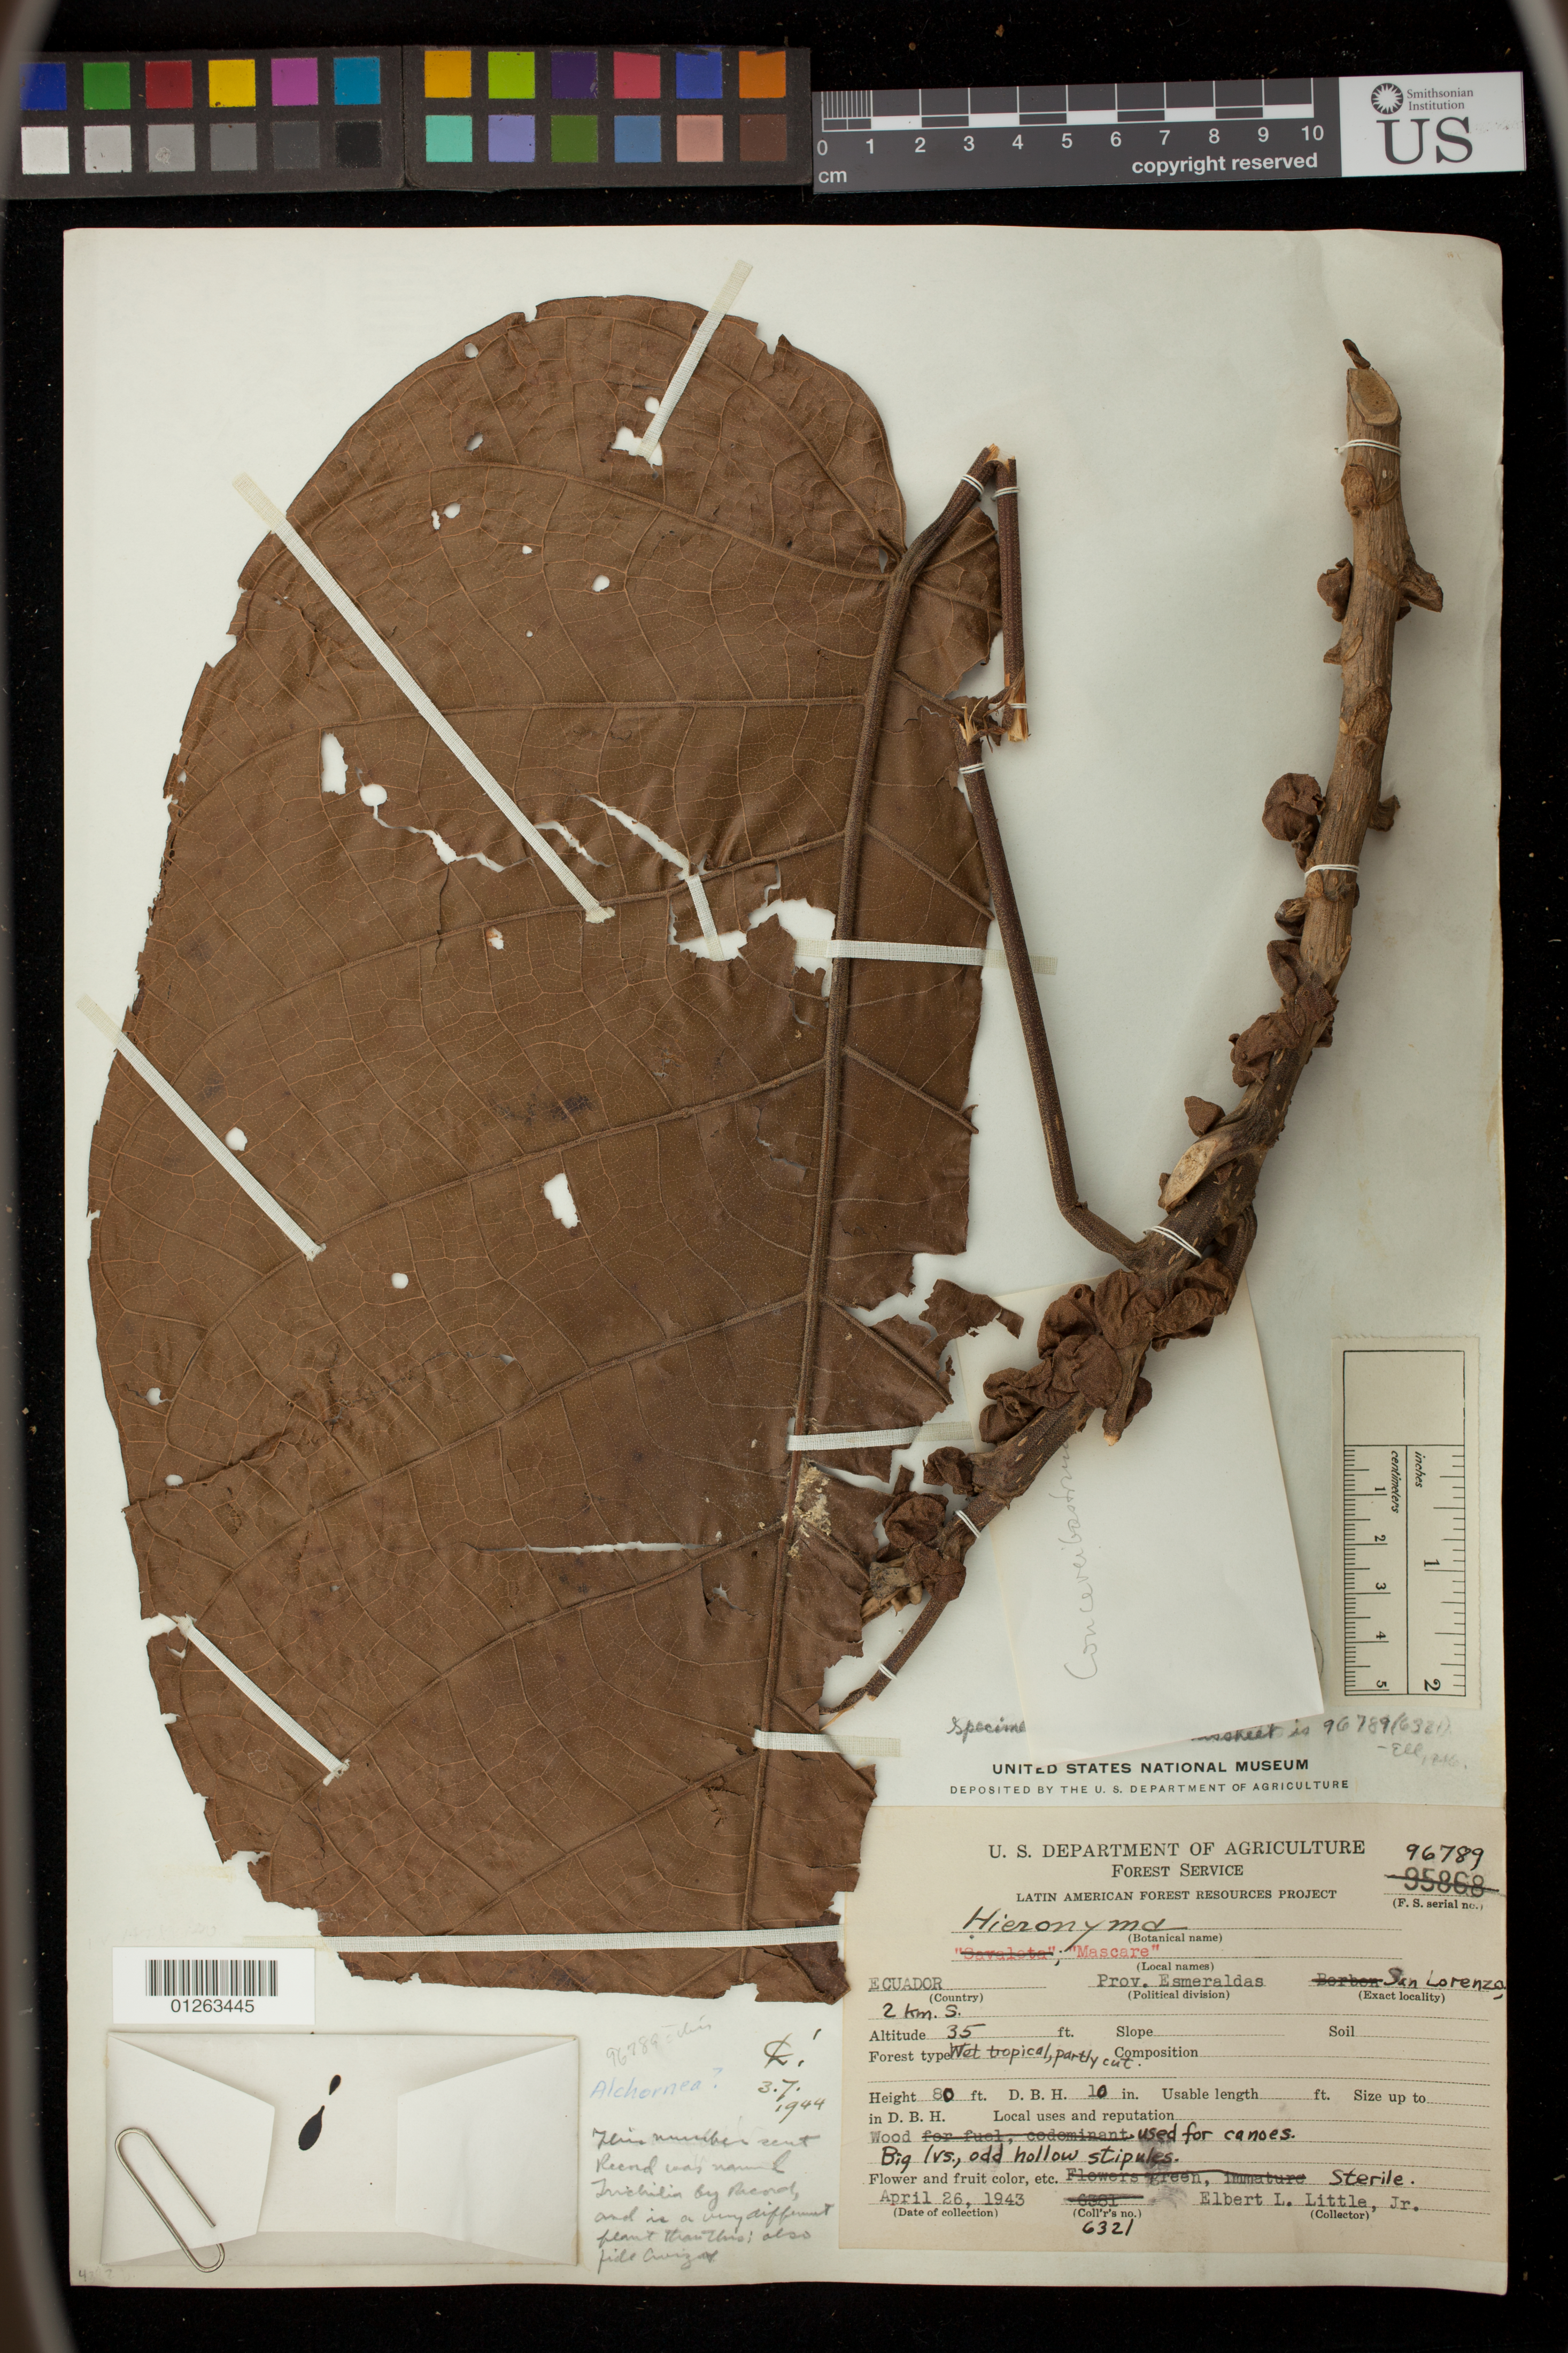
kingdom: Plantae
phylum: Tracheophyta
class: Magnoliopsida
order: Malpighiales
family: Phyllanthaceae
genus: Hieronyma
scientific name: Hieronyma alchorneoides var. stipulosa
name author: P. Franco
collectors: E. L. Little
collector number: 6321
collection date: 1943-04-26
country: Ecuador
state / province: Esmeraldas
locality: San Lorenzo; 2 km. S.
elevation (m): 11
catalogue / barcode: US 1849948